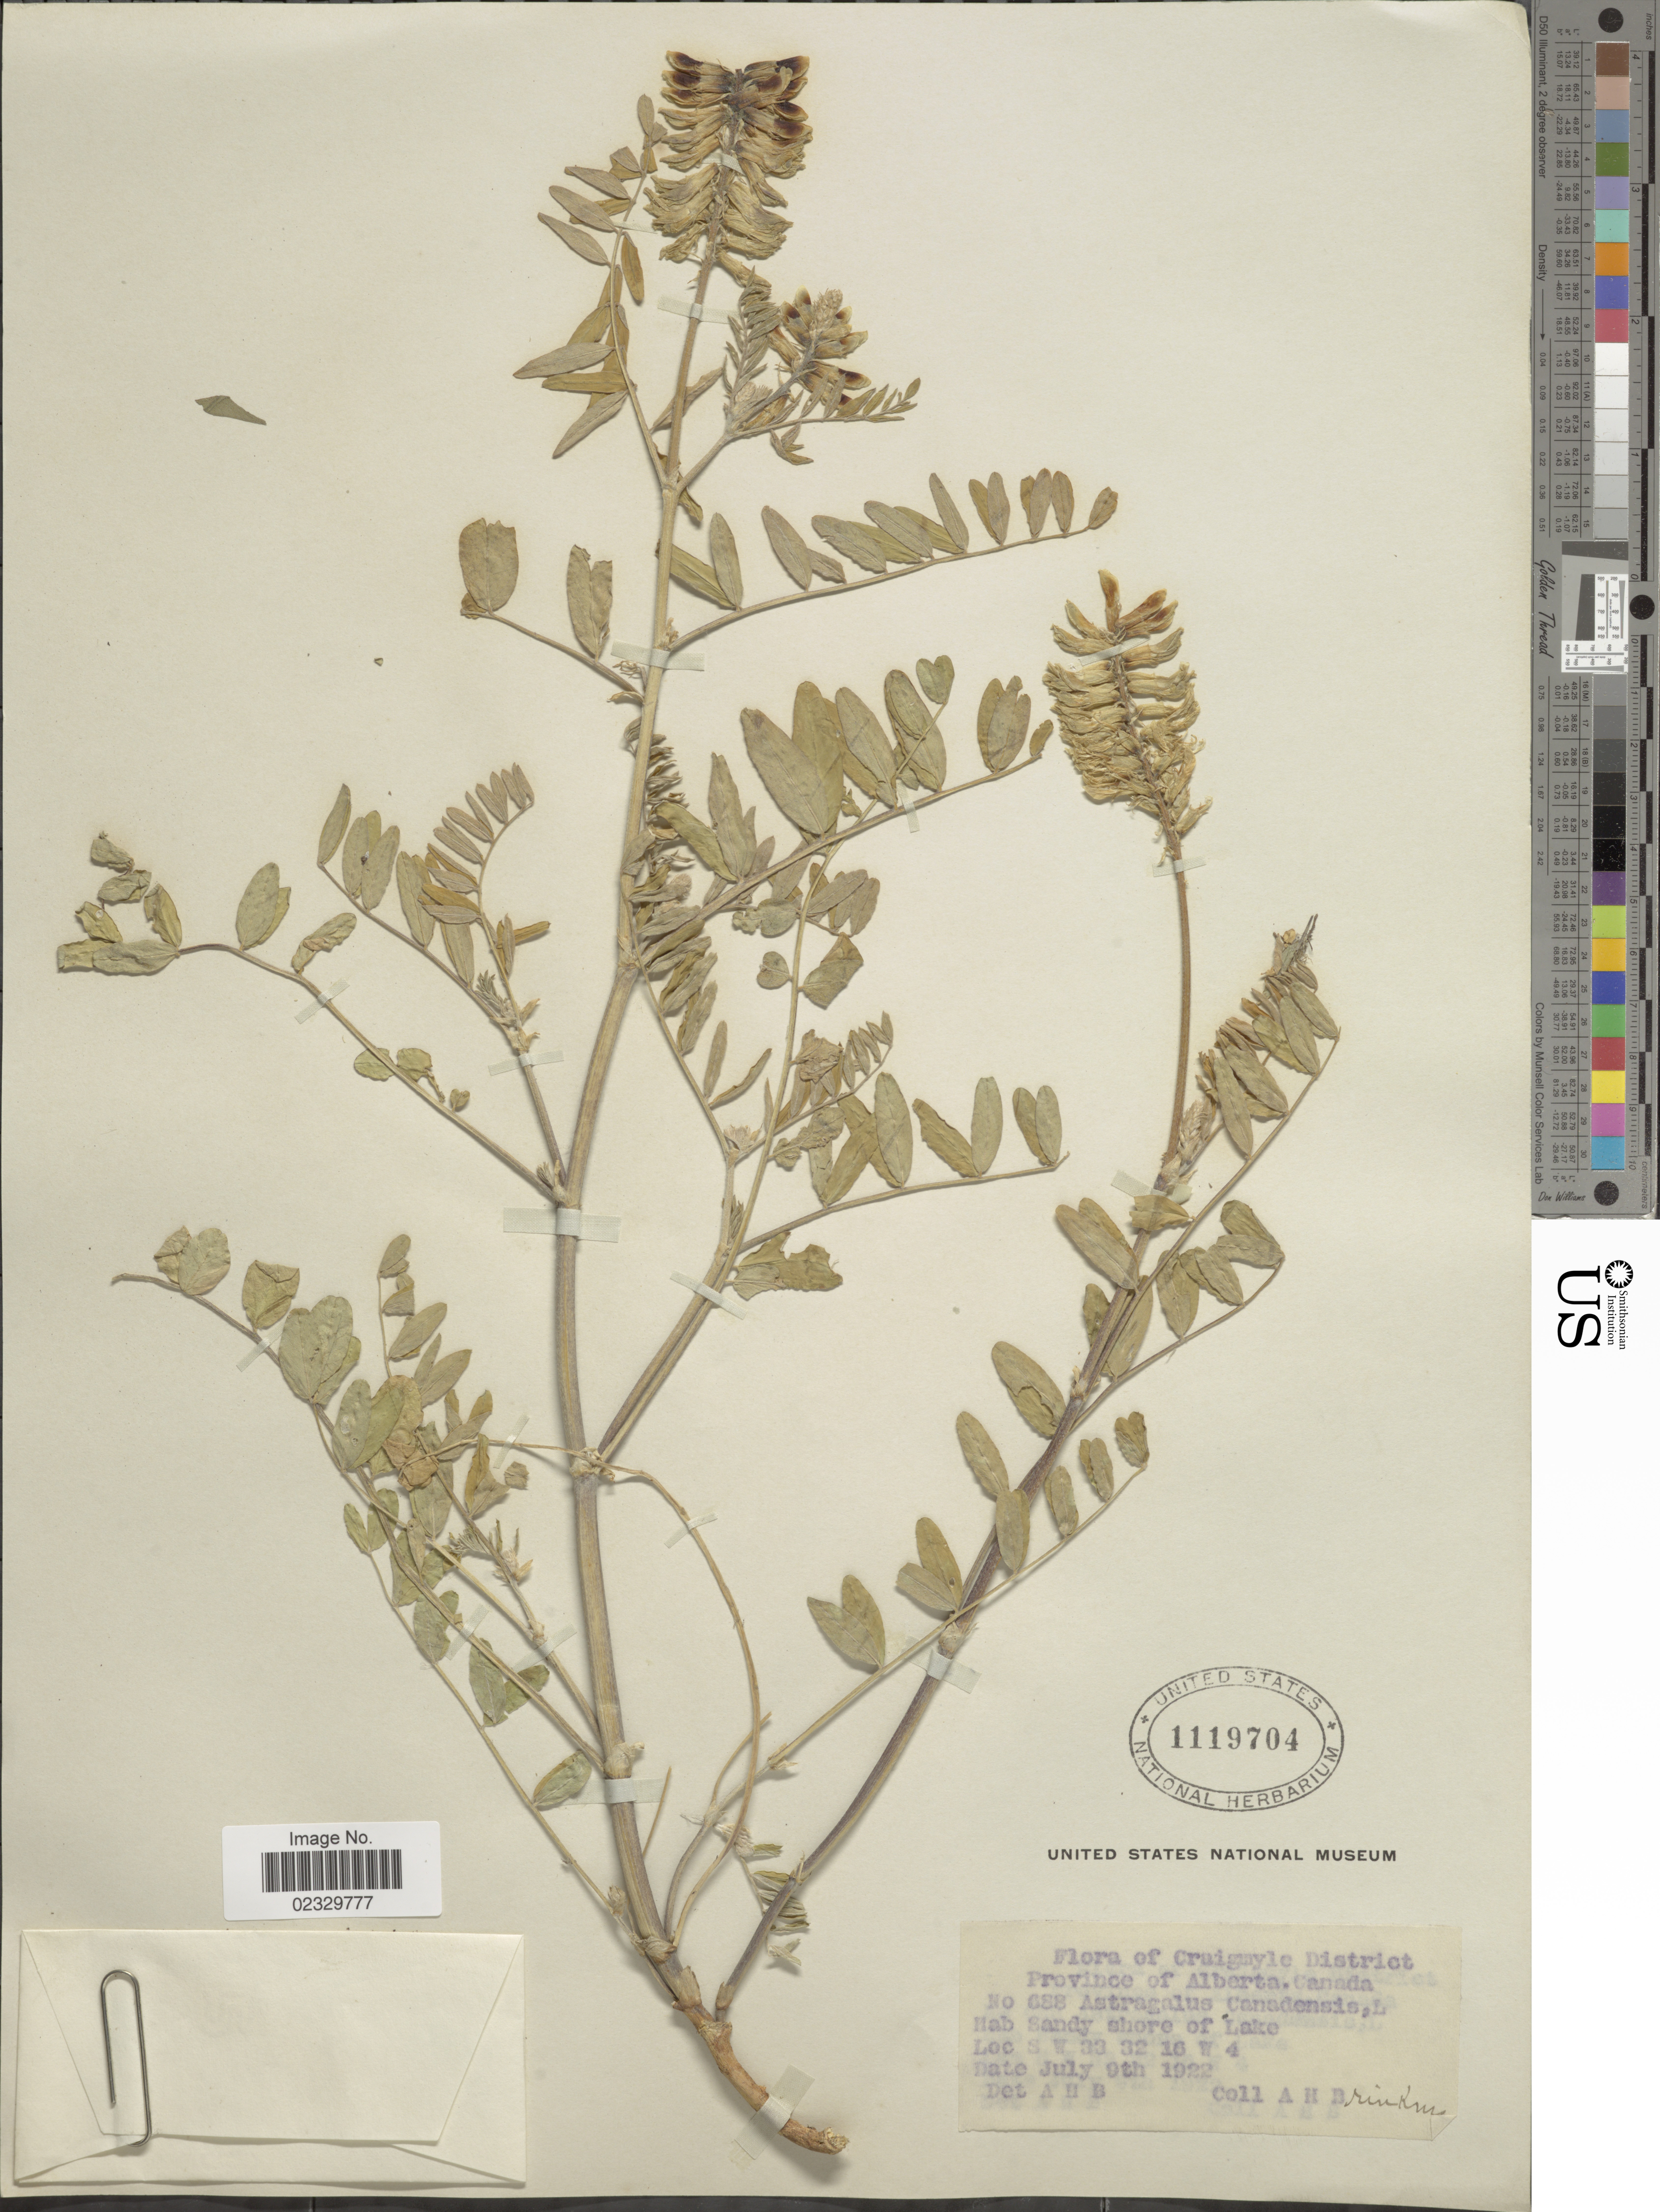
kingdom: Plantae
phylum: Tracheophyta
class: Magnoliopsida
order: Fabales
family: Fabaceae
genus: Astragalus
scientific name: Astragalus canadensis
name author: L.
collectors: A. Brinkman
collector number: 688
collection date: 1922-07-09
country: Canada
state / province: Alberta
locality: Craigmyle District, Province of Alberta, Canada, S W 33 32 16 W 4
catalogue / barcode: US 1119704